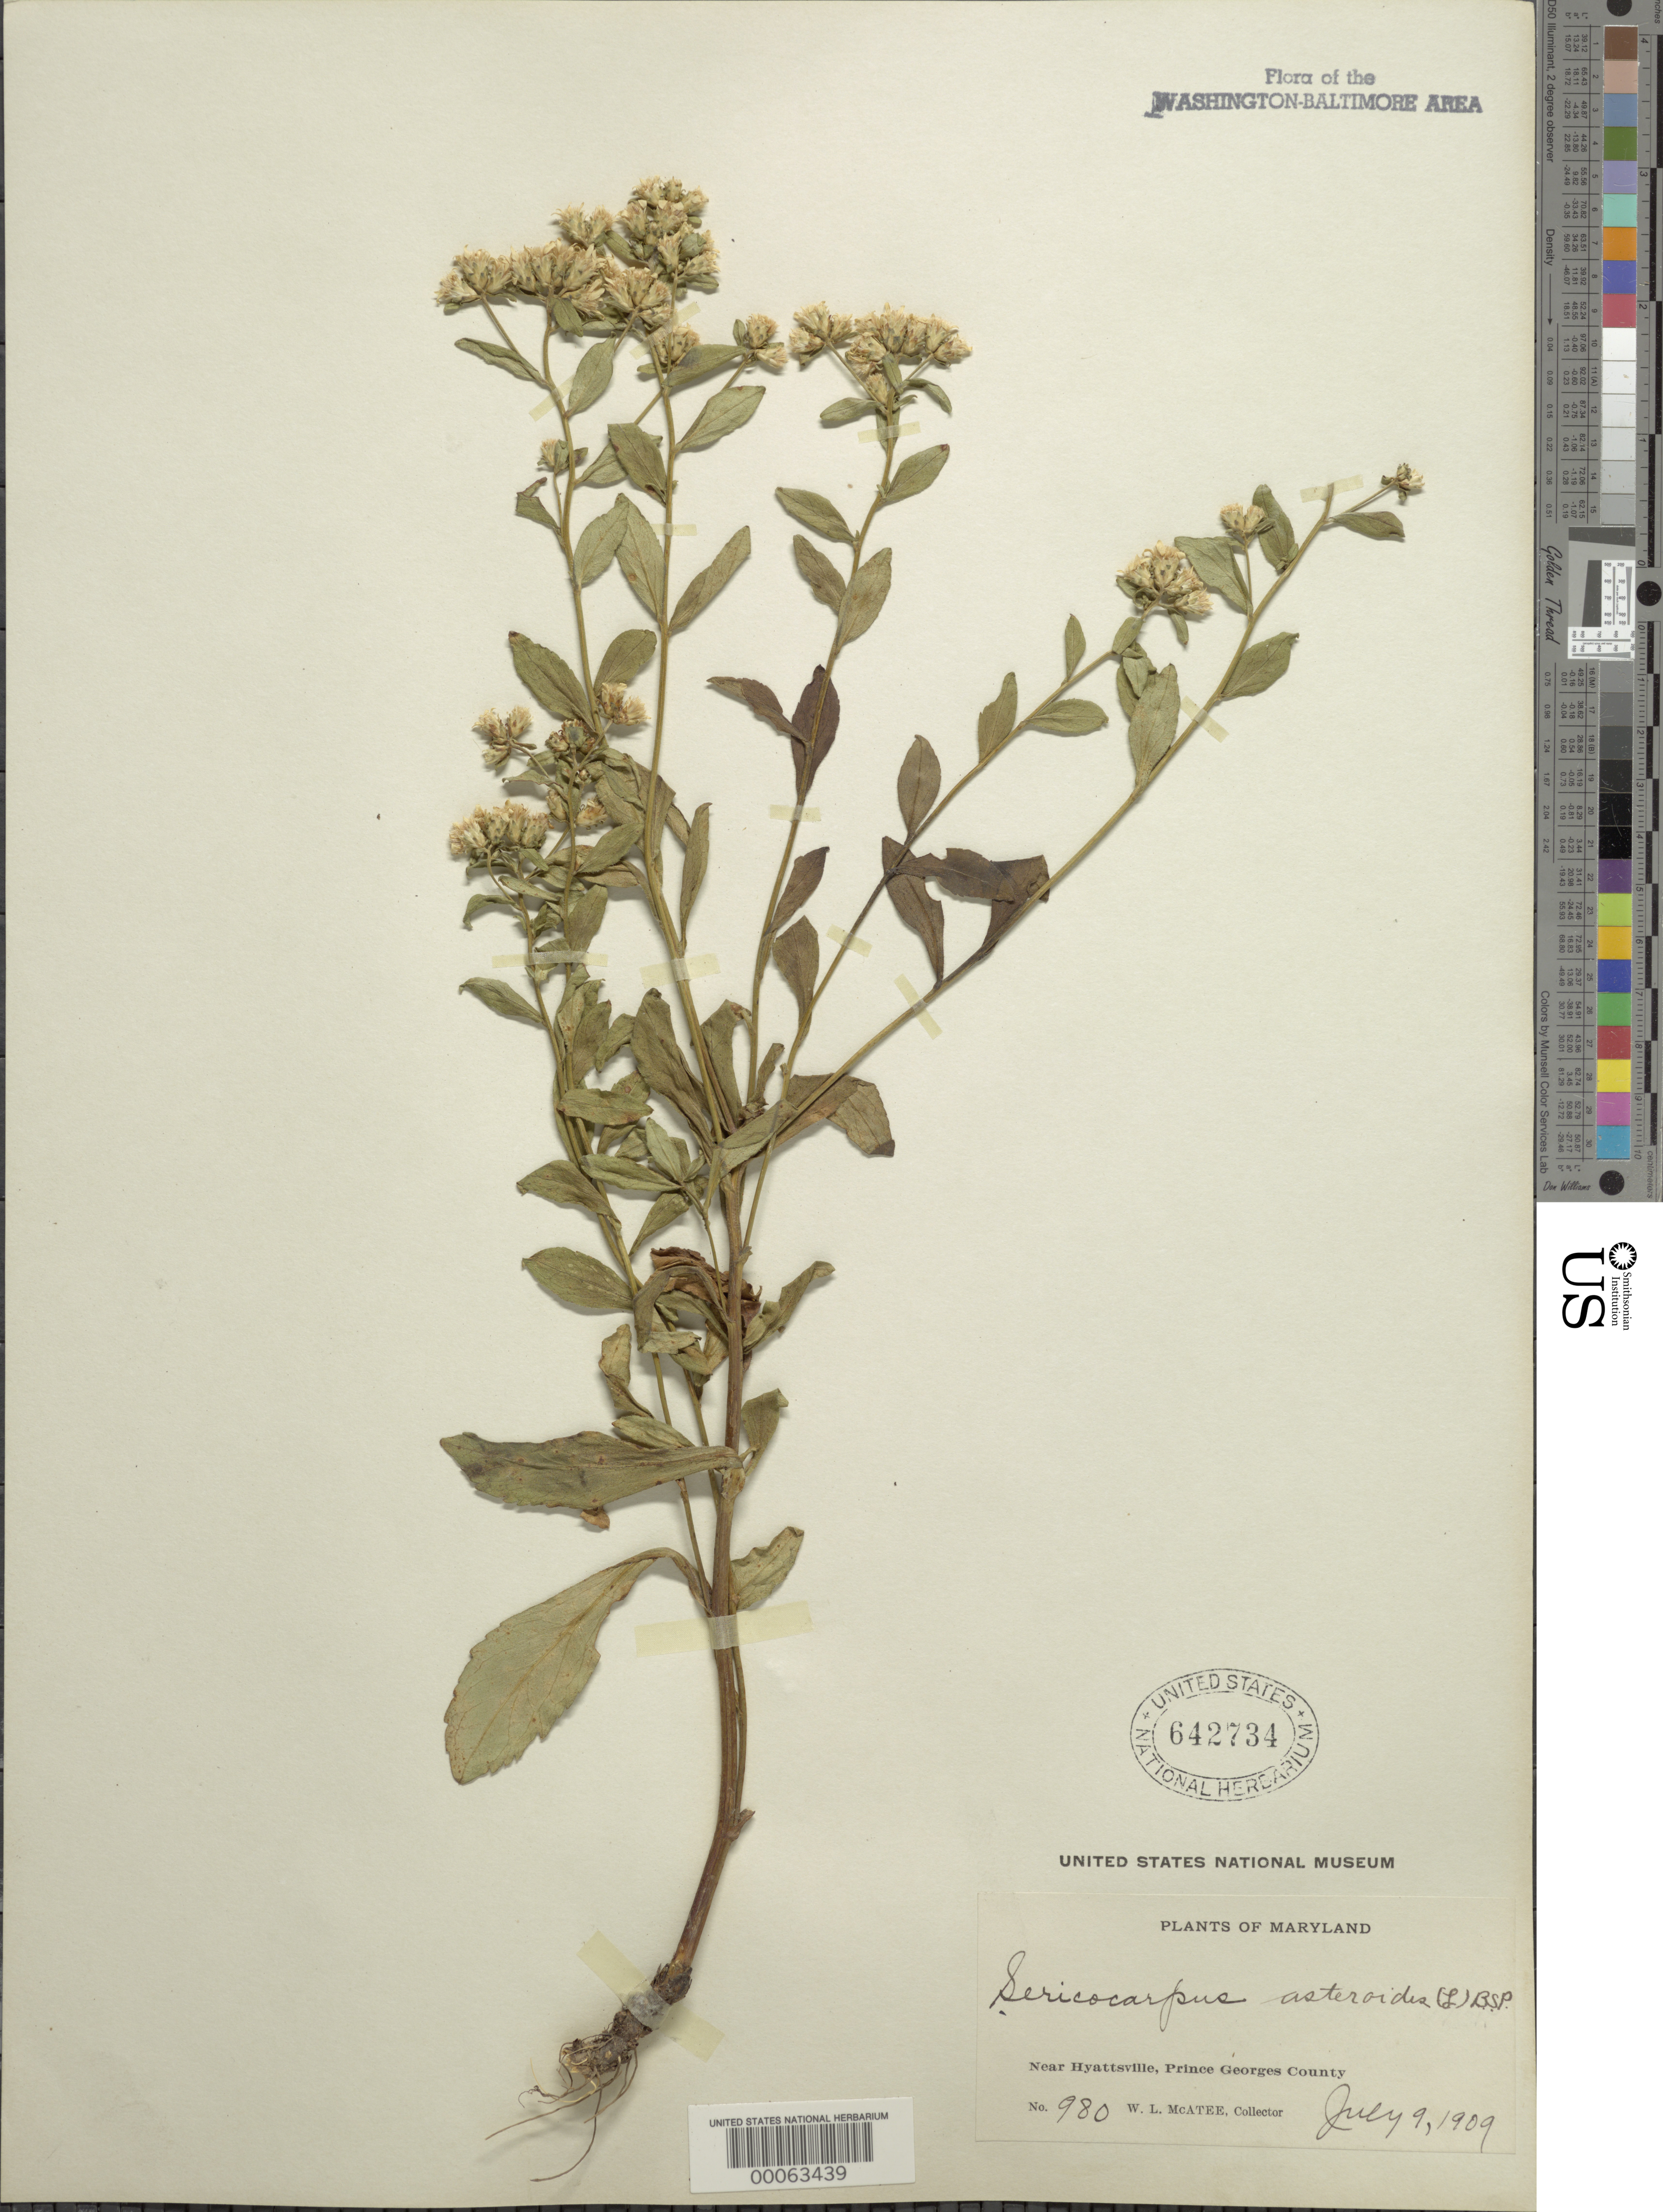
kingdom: Plantae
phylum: Tracheophyta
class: Magnoliopsida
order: Asterales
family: Asteraceae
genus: Sericocarpus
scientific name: Sericocarpus asteroides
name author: (L.) Britton, Stearns & Poggenb.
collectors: W. McAtee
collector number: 980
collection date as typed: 09 Jul 1909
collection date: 1909-07-09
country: United States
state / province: Maryland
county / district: Prince George's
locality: Hyattsville vicinity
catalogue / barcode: US 642734